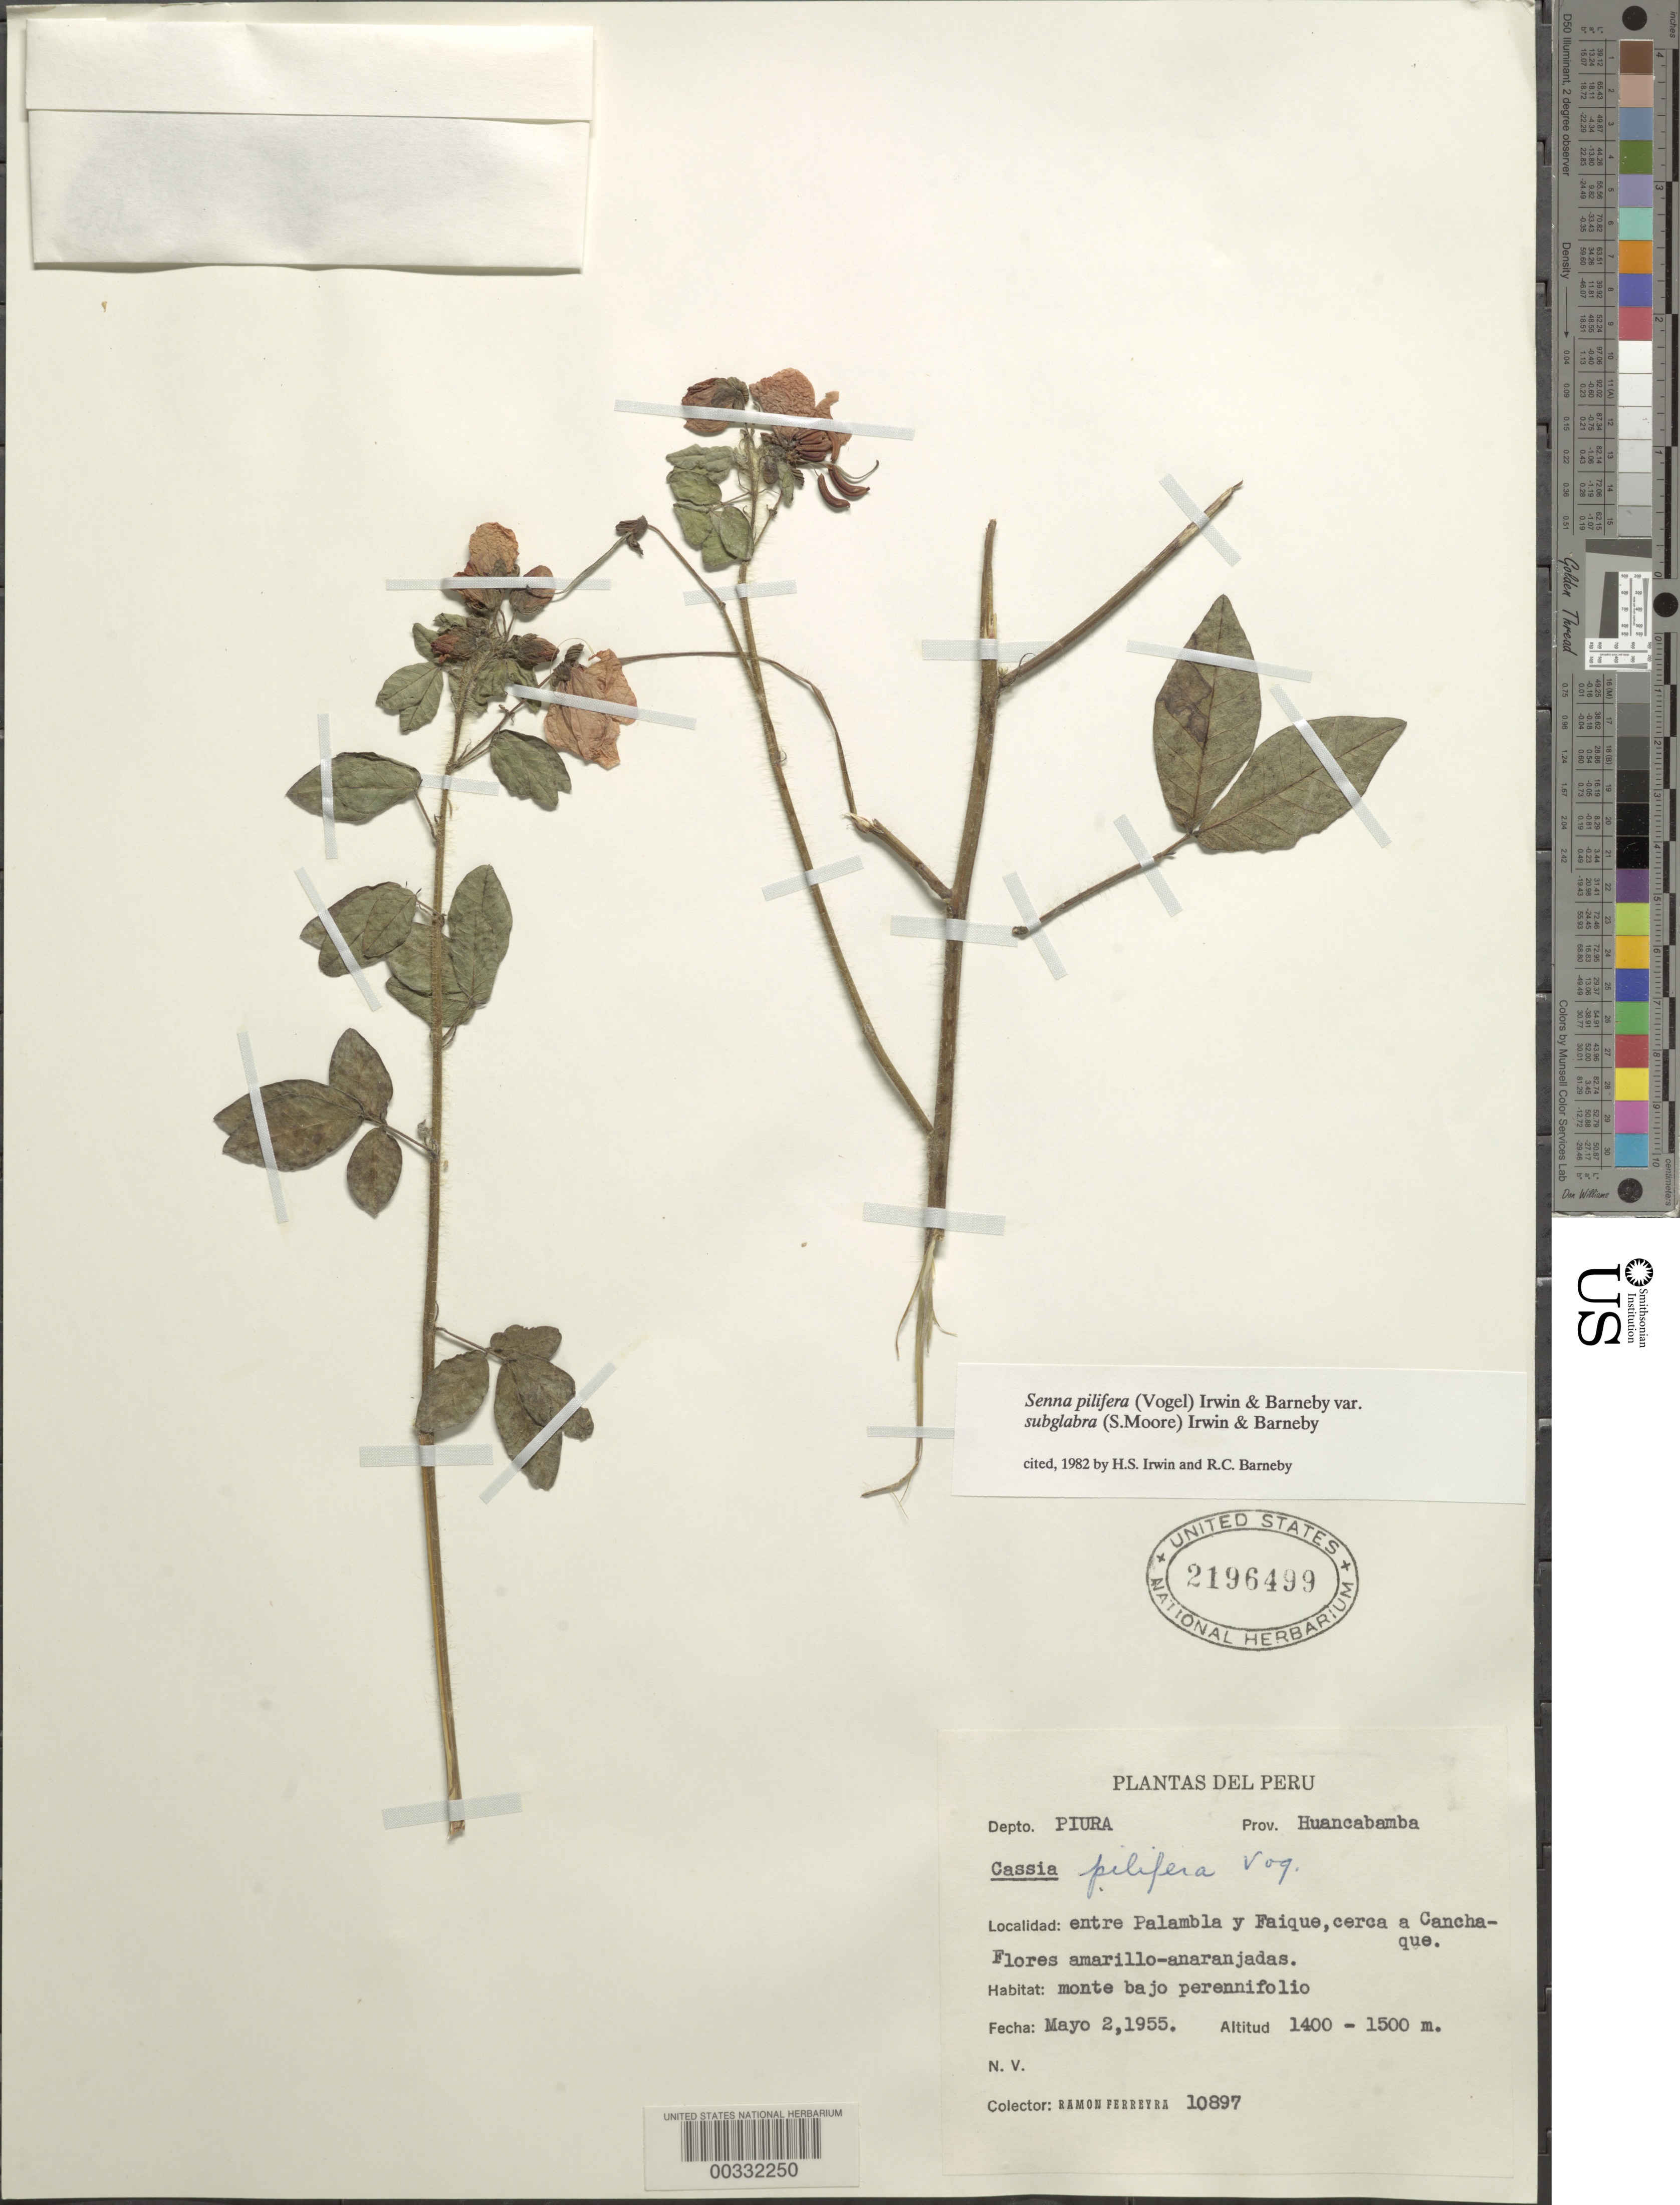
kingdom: Plantae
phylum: Tracheophyta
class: Magnoliopsida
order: Fabales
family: Fabaceae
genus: Senna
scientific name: Senna pilifera var. subglabra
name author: (S. Moore) H.S. Irwin & Barneby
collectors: R. A. Ferreyra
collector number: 10897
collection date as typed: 02 May 1955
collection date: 1955-05-02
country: Peru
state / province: Piura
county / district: Huancabamba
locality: Between palambla and faique, in the vicinity of canchaque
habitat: Monte bajo perennifolio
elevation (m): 1400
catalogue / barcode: US 2196499